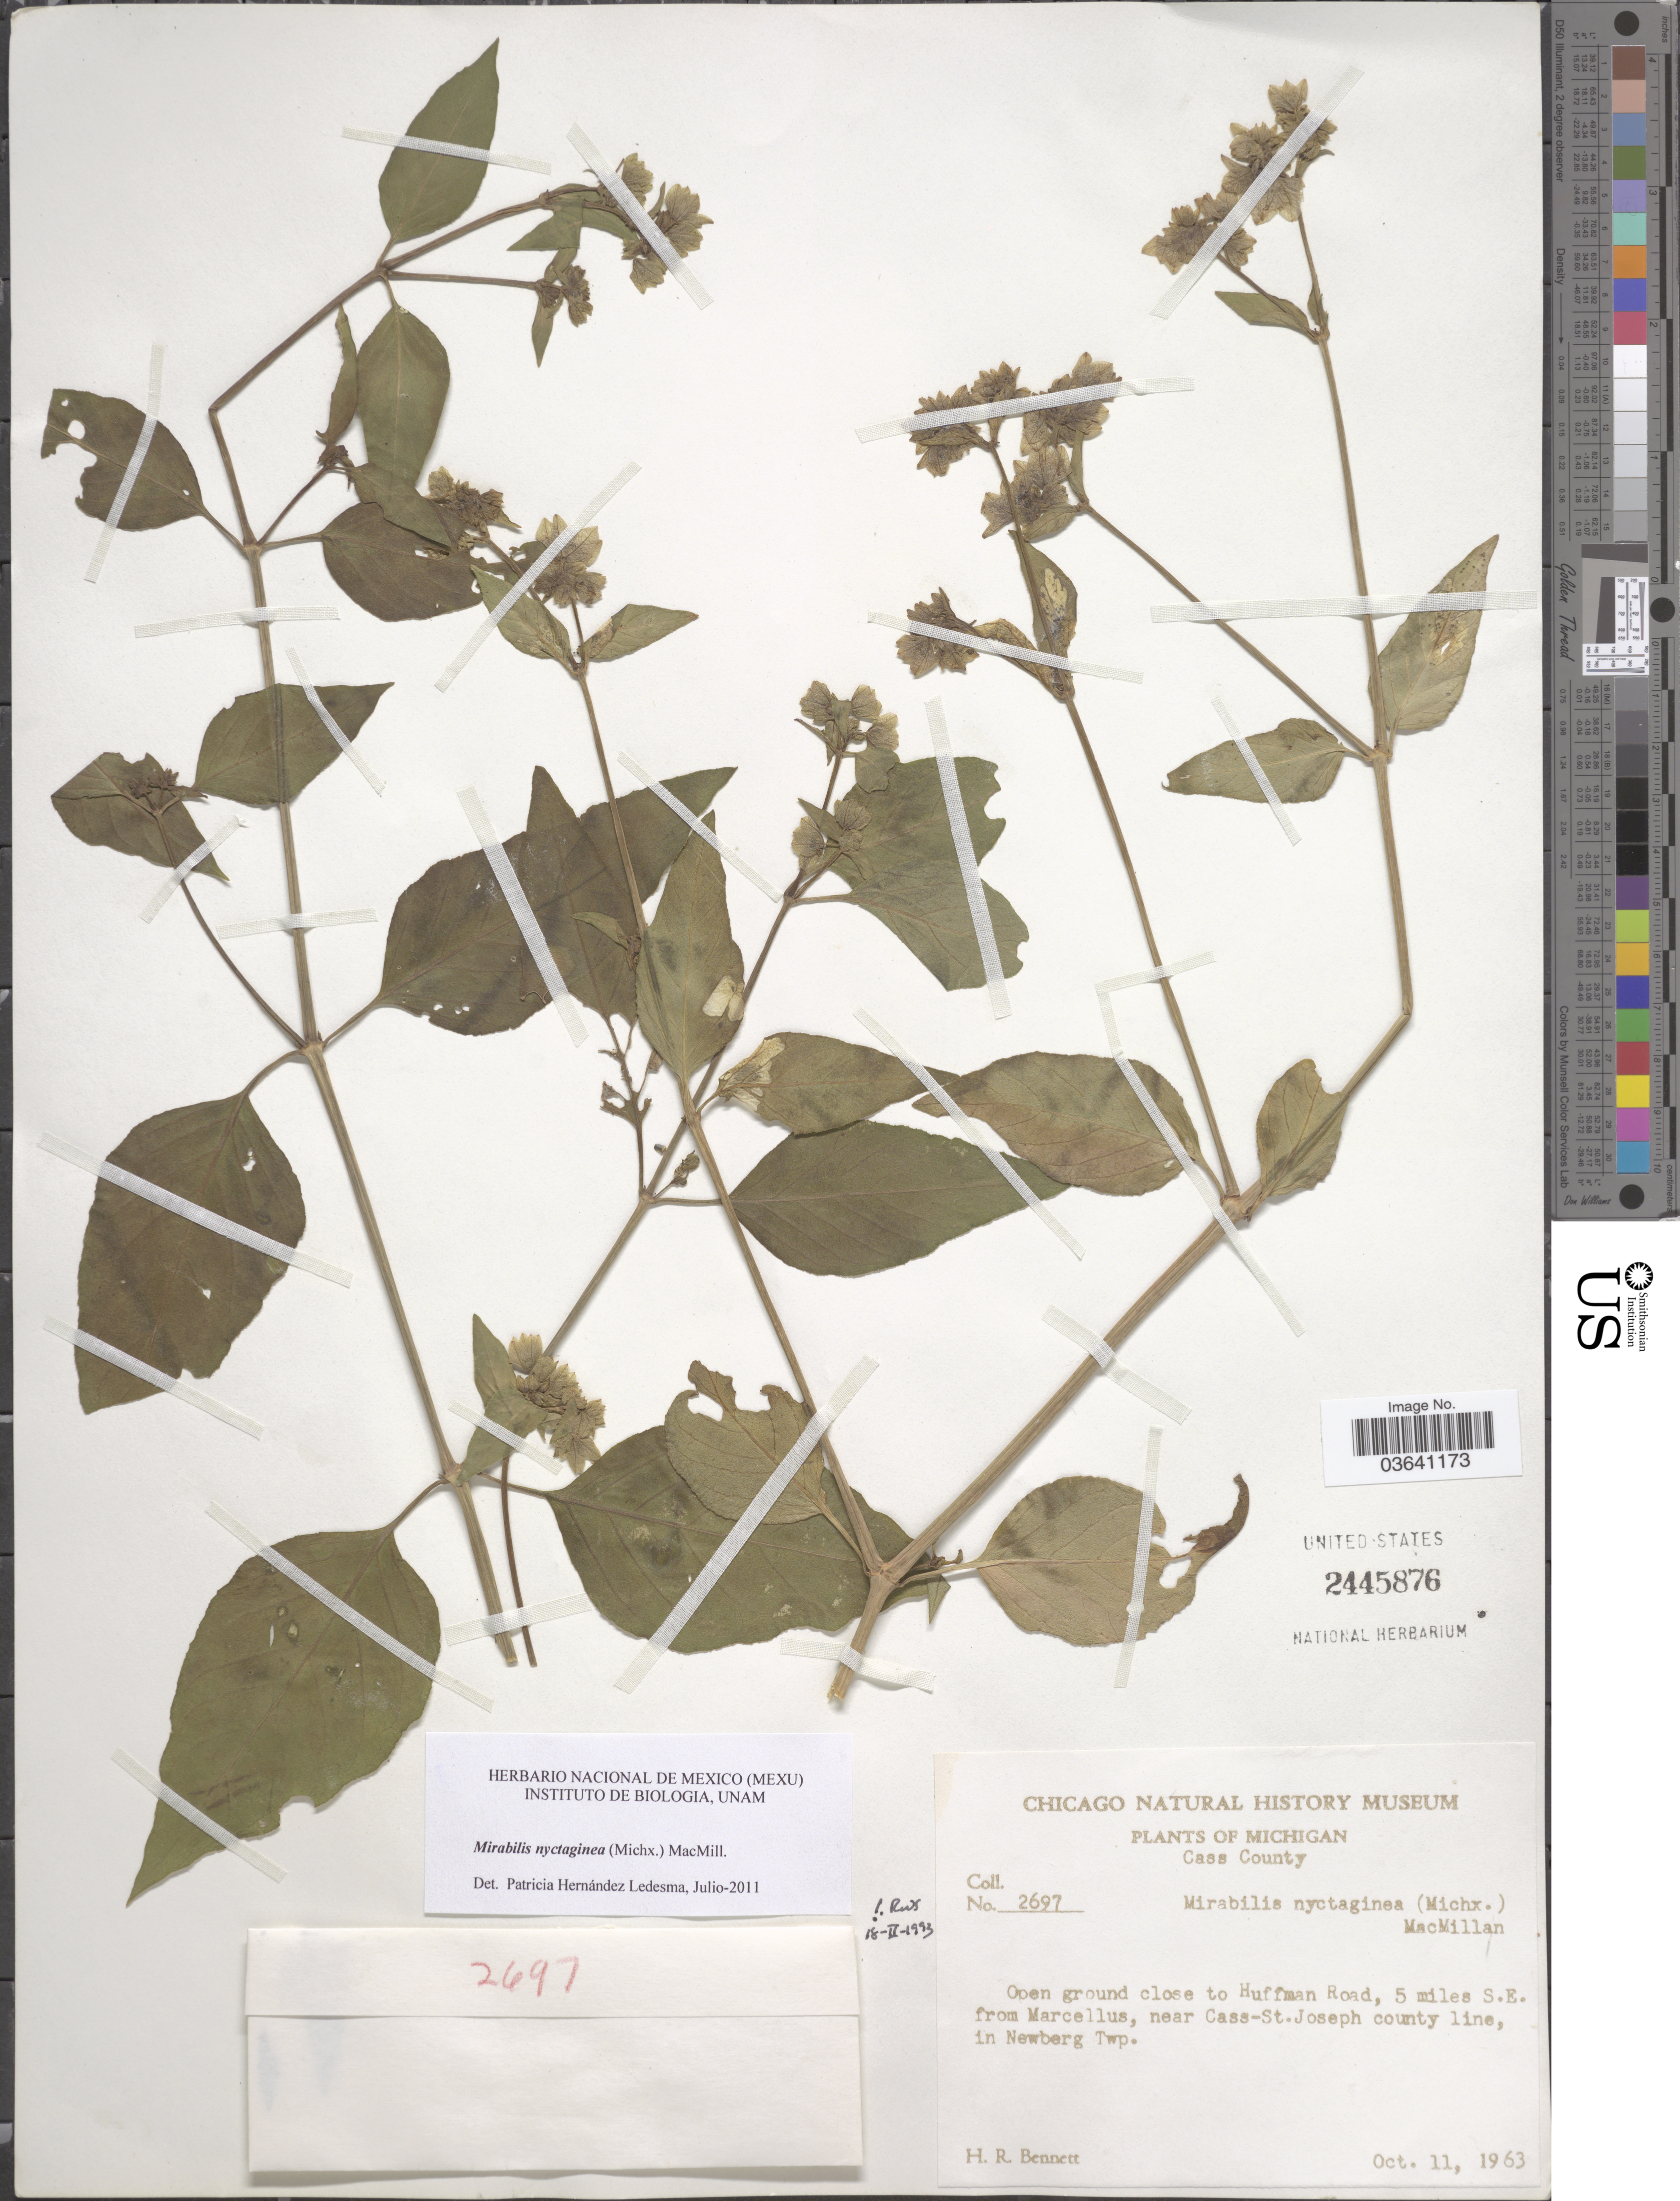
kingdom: Plantae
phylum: Tracheophyta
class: Magnoliopsida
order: Caryophyllales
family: Nyctaginaceae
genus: Mirabilis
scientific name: Mirabilis nyctaginea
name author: (Michx.) MacMill.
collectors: H. R. Bennett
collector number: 2697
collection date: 1963-10-11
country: United States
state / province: Michigan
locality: Cass County. Open ground close to Huffman Road, 5 miles S.E. from Marcellus, near Cass-St.Joseph county line, in Newberg Twp.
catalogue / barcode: US 2445876